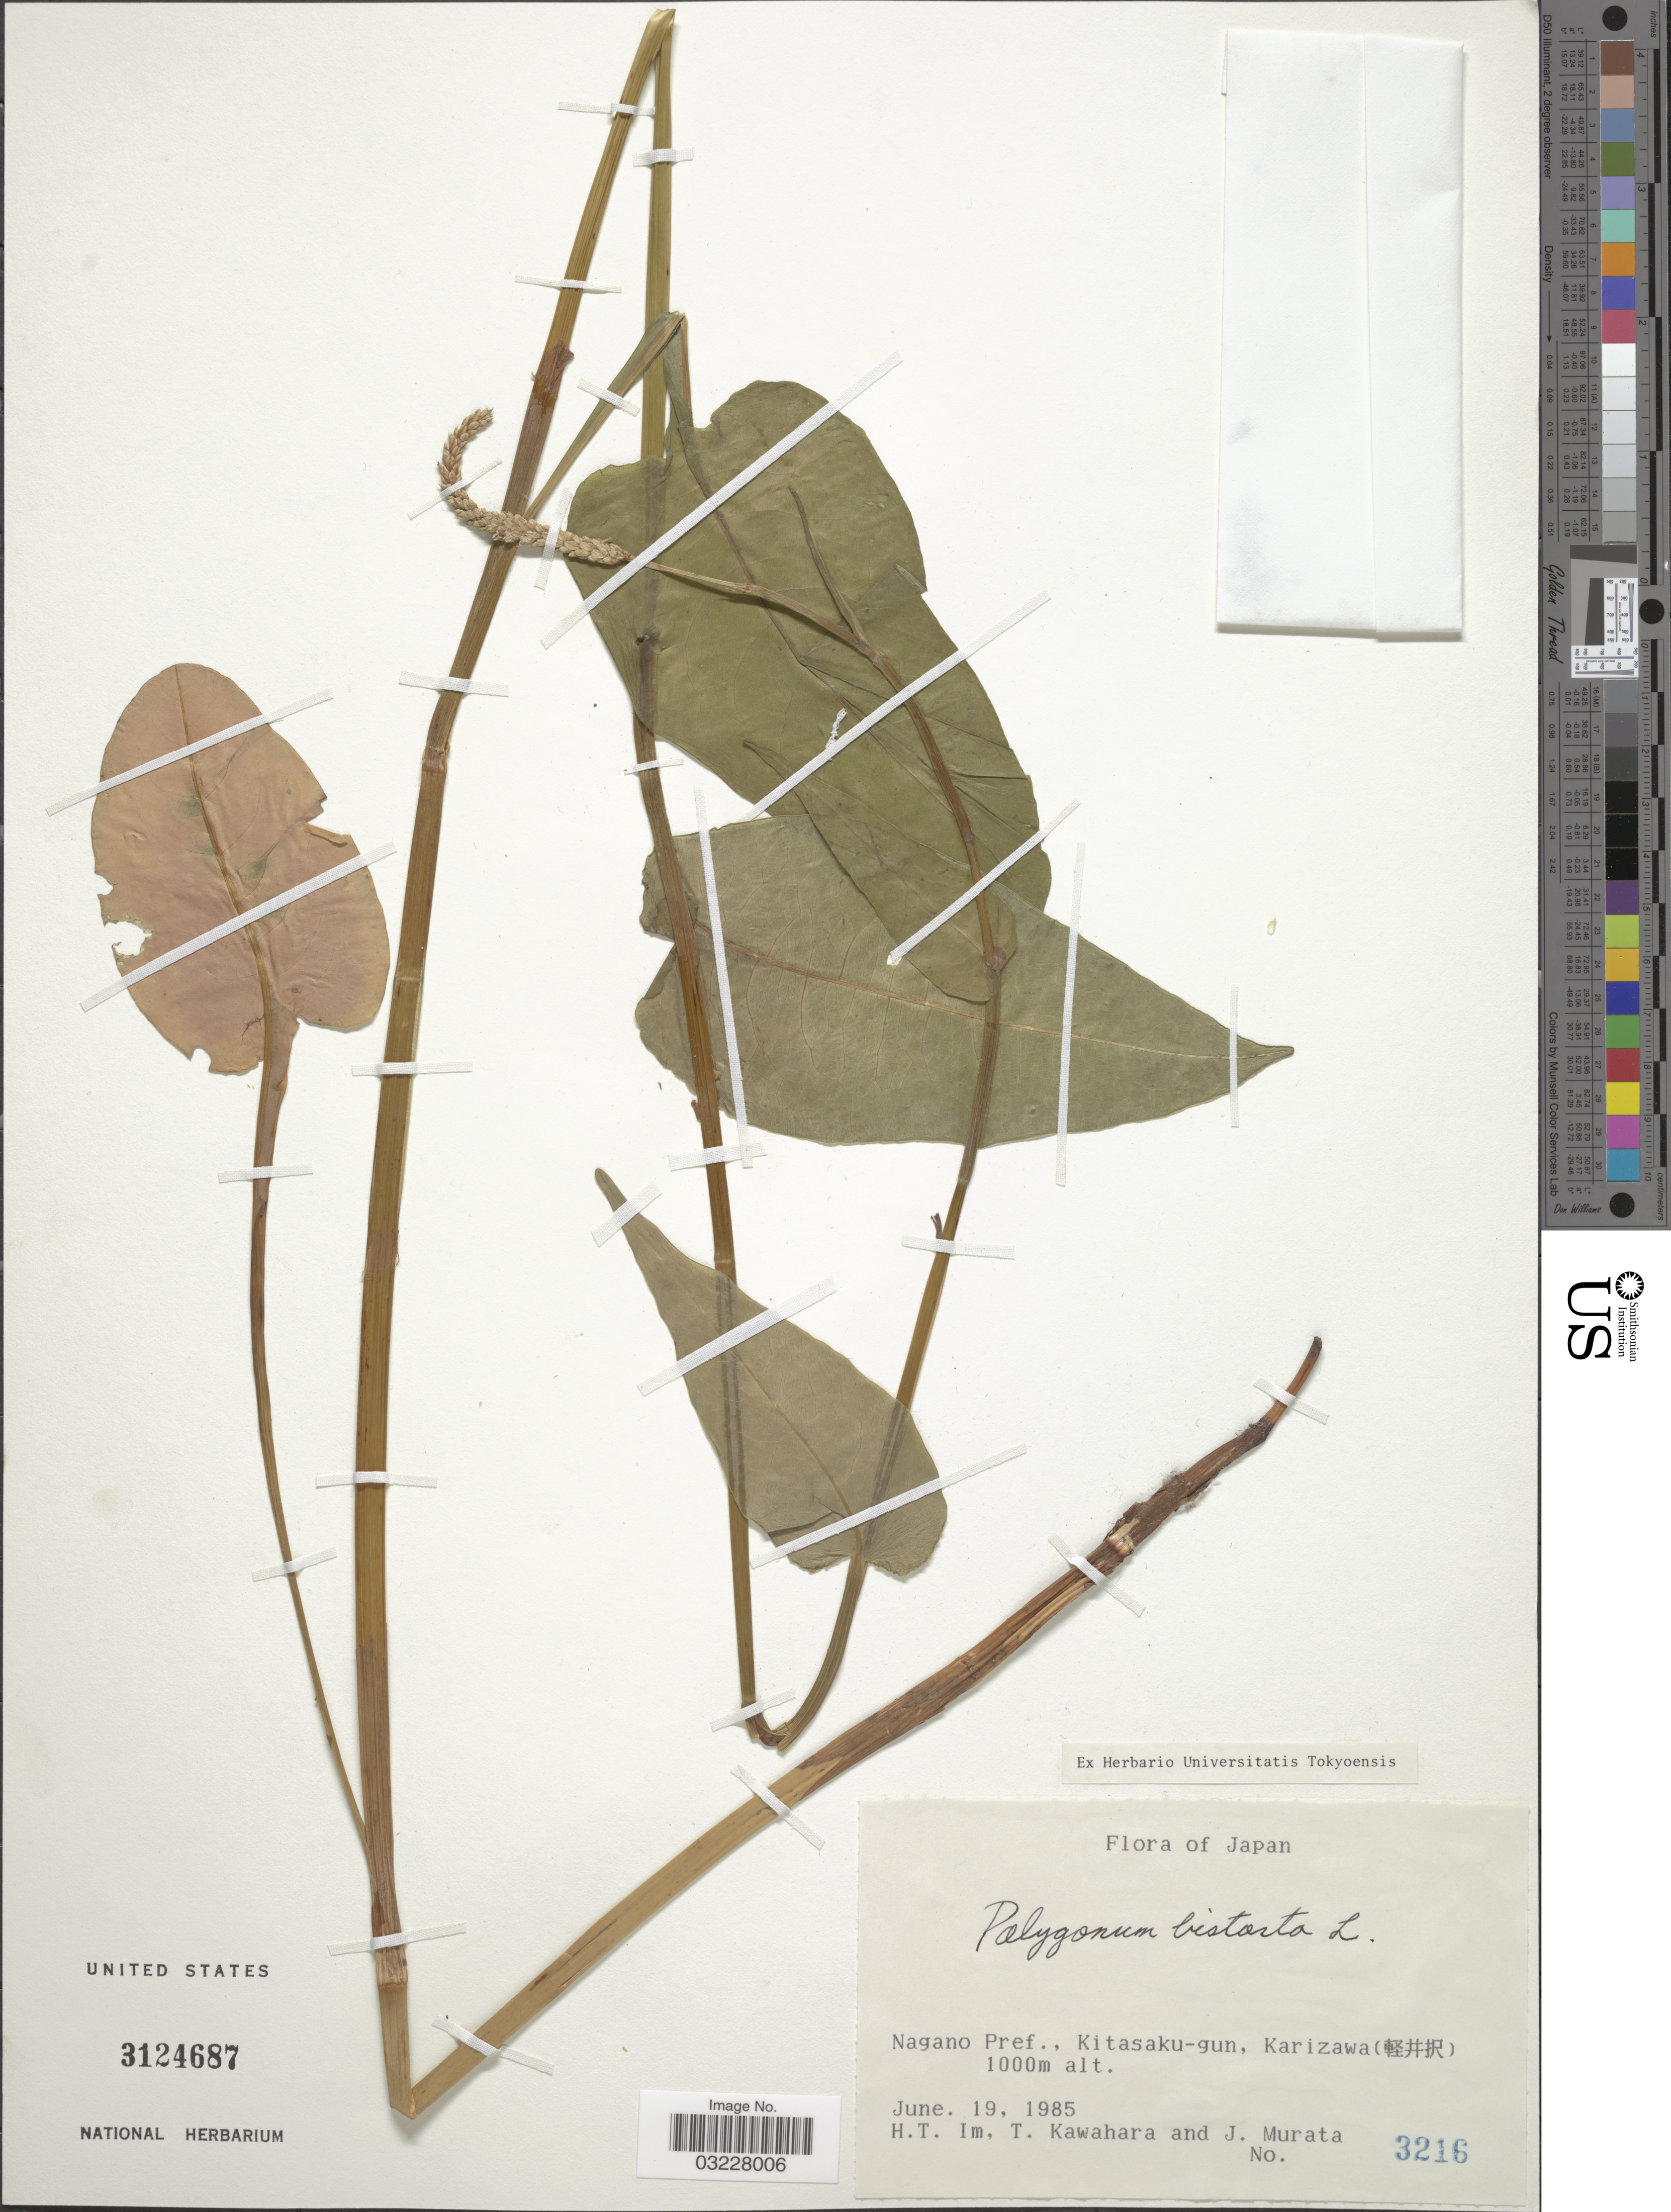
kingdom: Plantae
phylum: Tracheophyta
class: Magnoliopsida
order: Caryophyllales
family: Polygonaceae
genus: Bistorta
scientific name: Bistorta officinalis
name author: Delarbre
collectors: H. Im, T. Kawahara & J. Murata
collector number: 3216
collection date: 1985-06-19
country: Japan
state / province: Nagano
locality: Nagano Pref., Kitasaku-gun, Karizawa (X).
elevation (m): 1000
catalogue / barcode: US 3124687